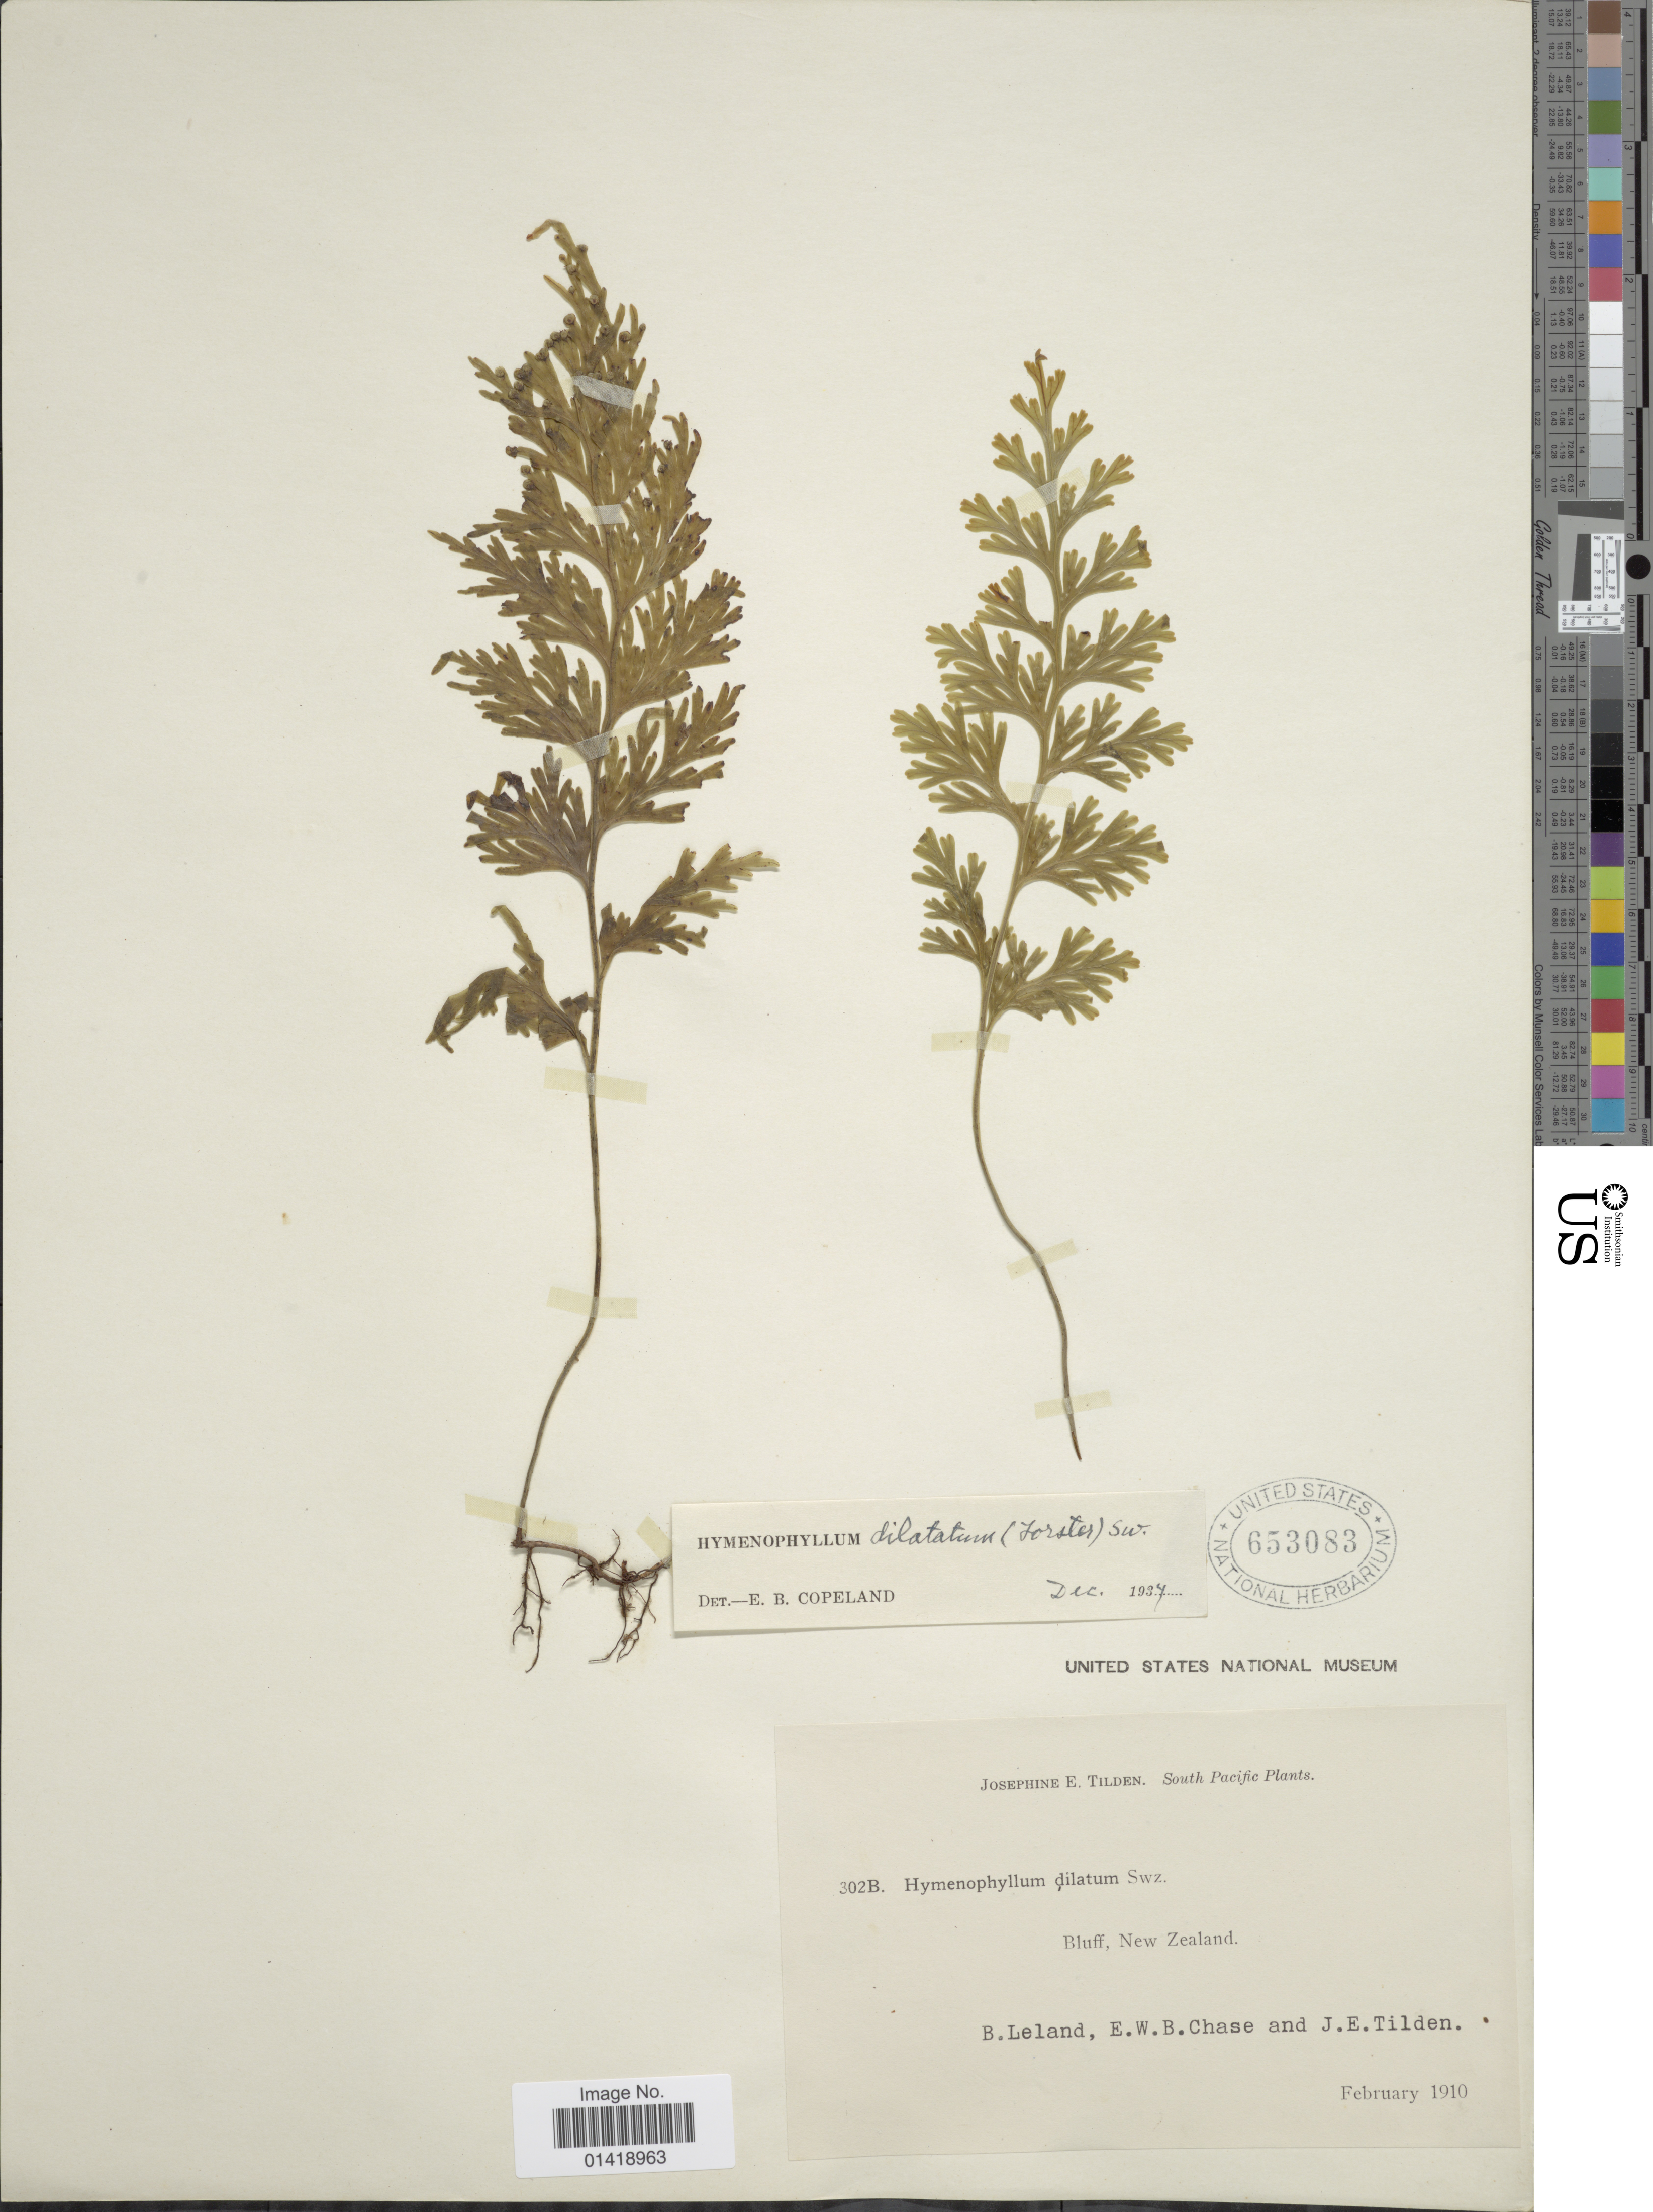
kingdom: Plantae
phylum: Tracheophyta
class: Polypodiopsida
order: Hymenophyllales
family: Hymenophyllaceae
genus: Hymenophyllum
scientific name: Hymenophyllum dilatatum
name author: Sw.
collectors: B. Leland, E. W. Chase & J. E. Tilden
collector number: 302b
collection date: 1910-02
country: New Zealand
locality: South Pacific, Bluff, New Zealand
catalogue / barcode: US 653083